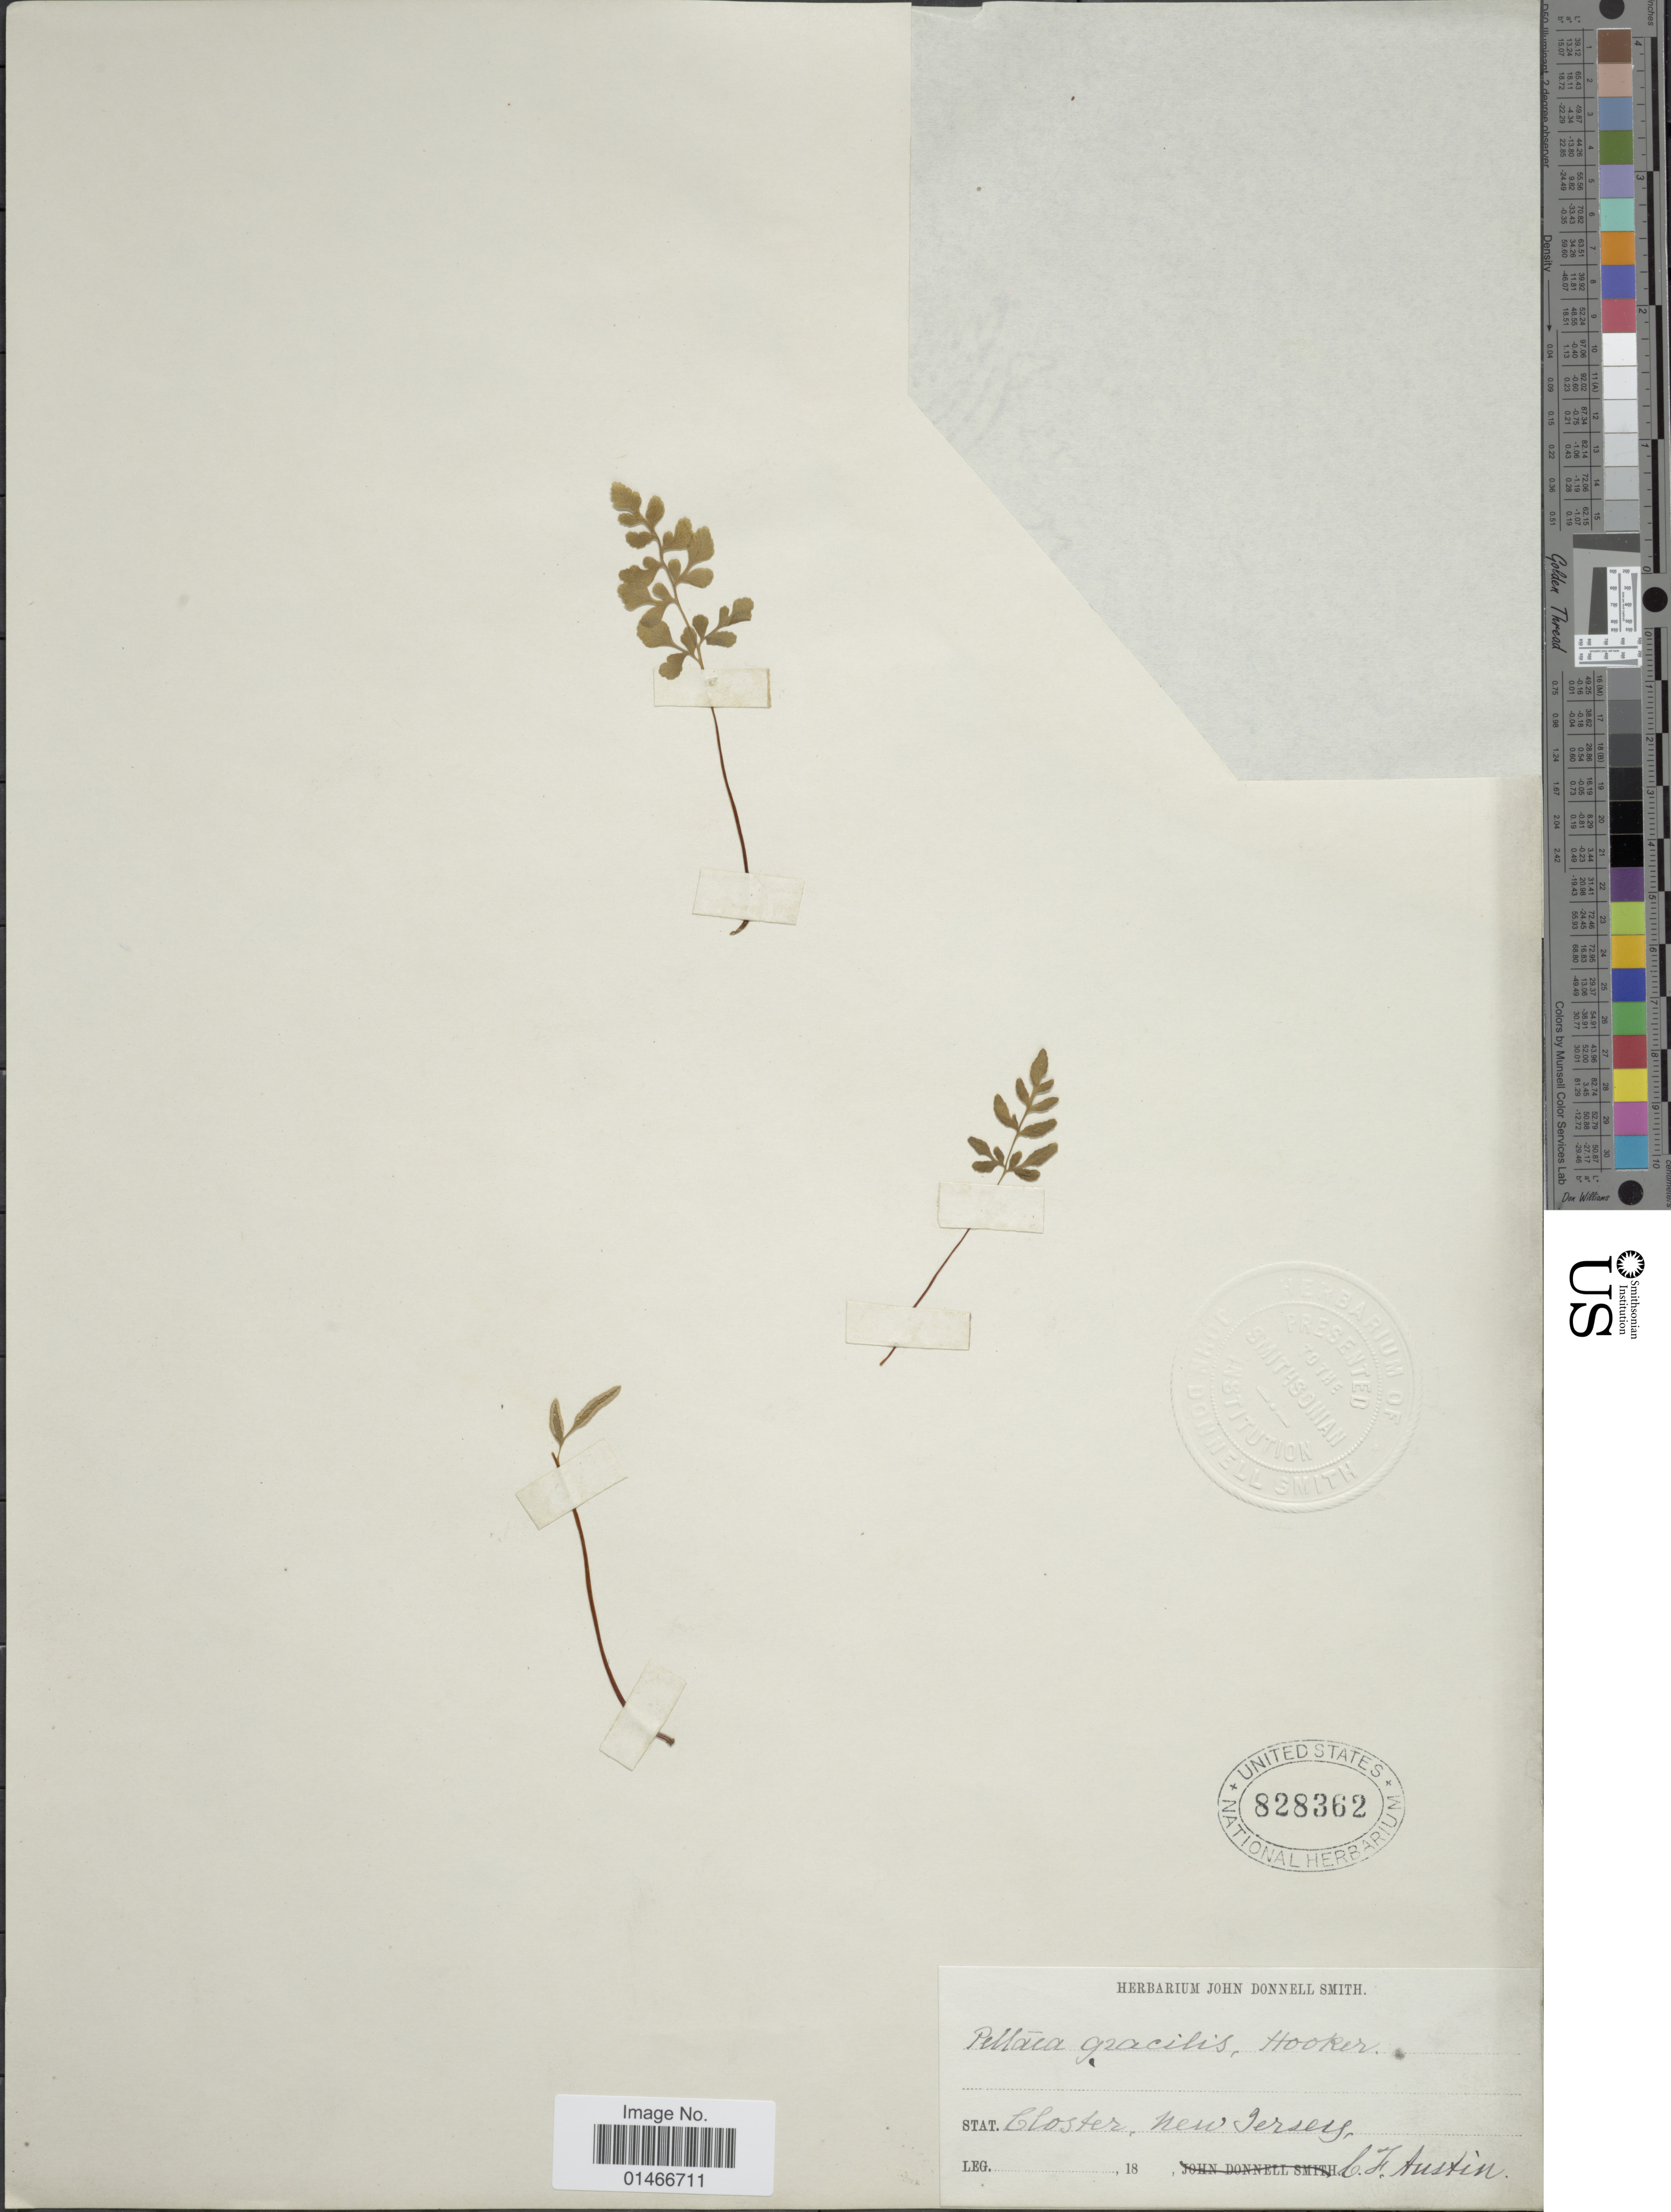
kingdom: Plantae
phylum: Tracheophyta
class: Polypodiopsida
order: Polypodiales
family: Pteridaceae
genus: Cryptogramma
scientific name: Cryptogramma stelleri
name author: (S.G. Gmel.) Prantl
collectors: C. Austin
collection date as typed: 18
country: United States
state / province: New Jersey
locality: Stat. Closter.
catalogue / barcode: US 828362